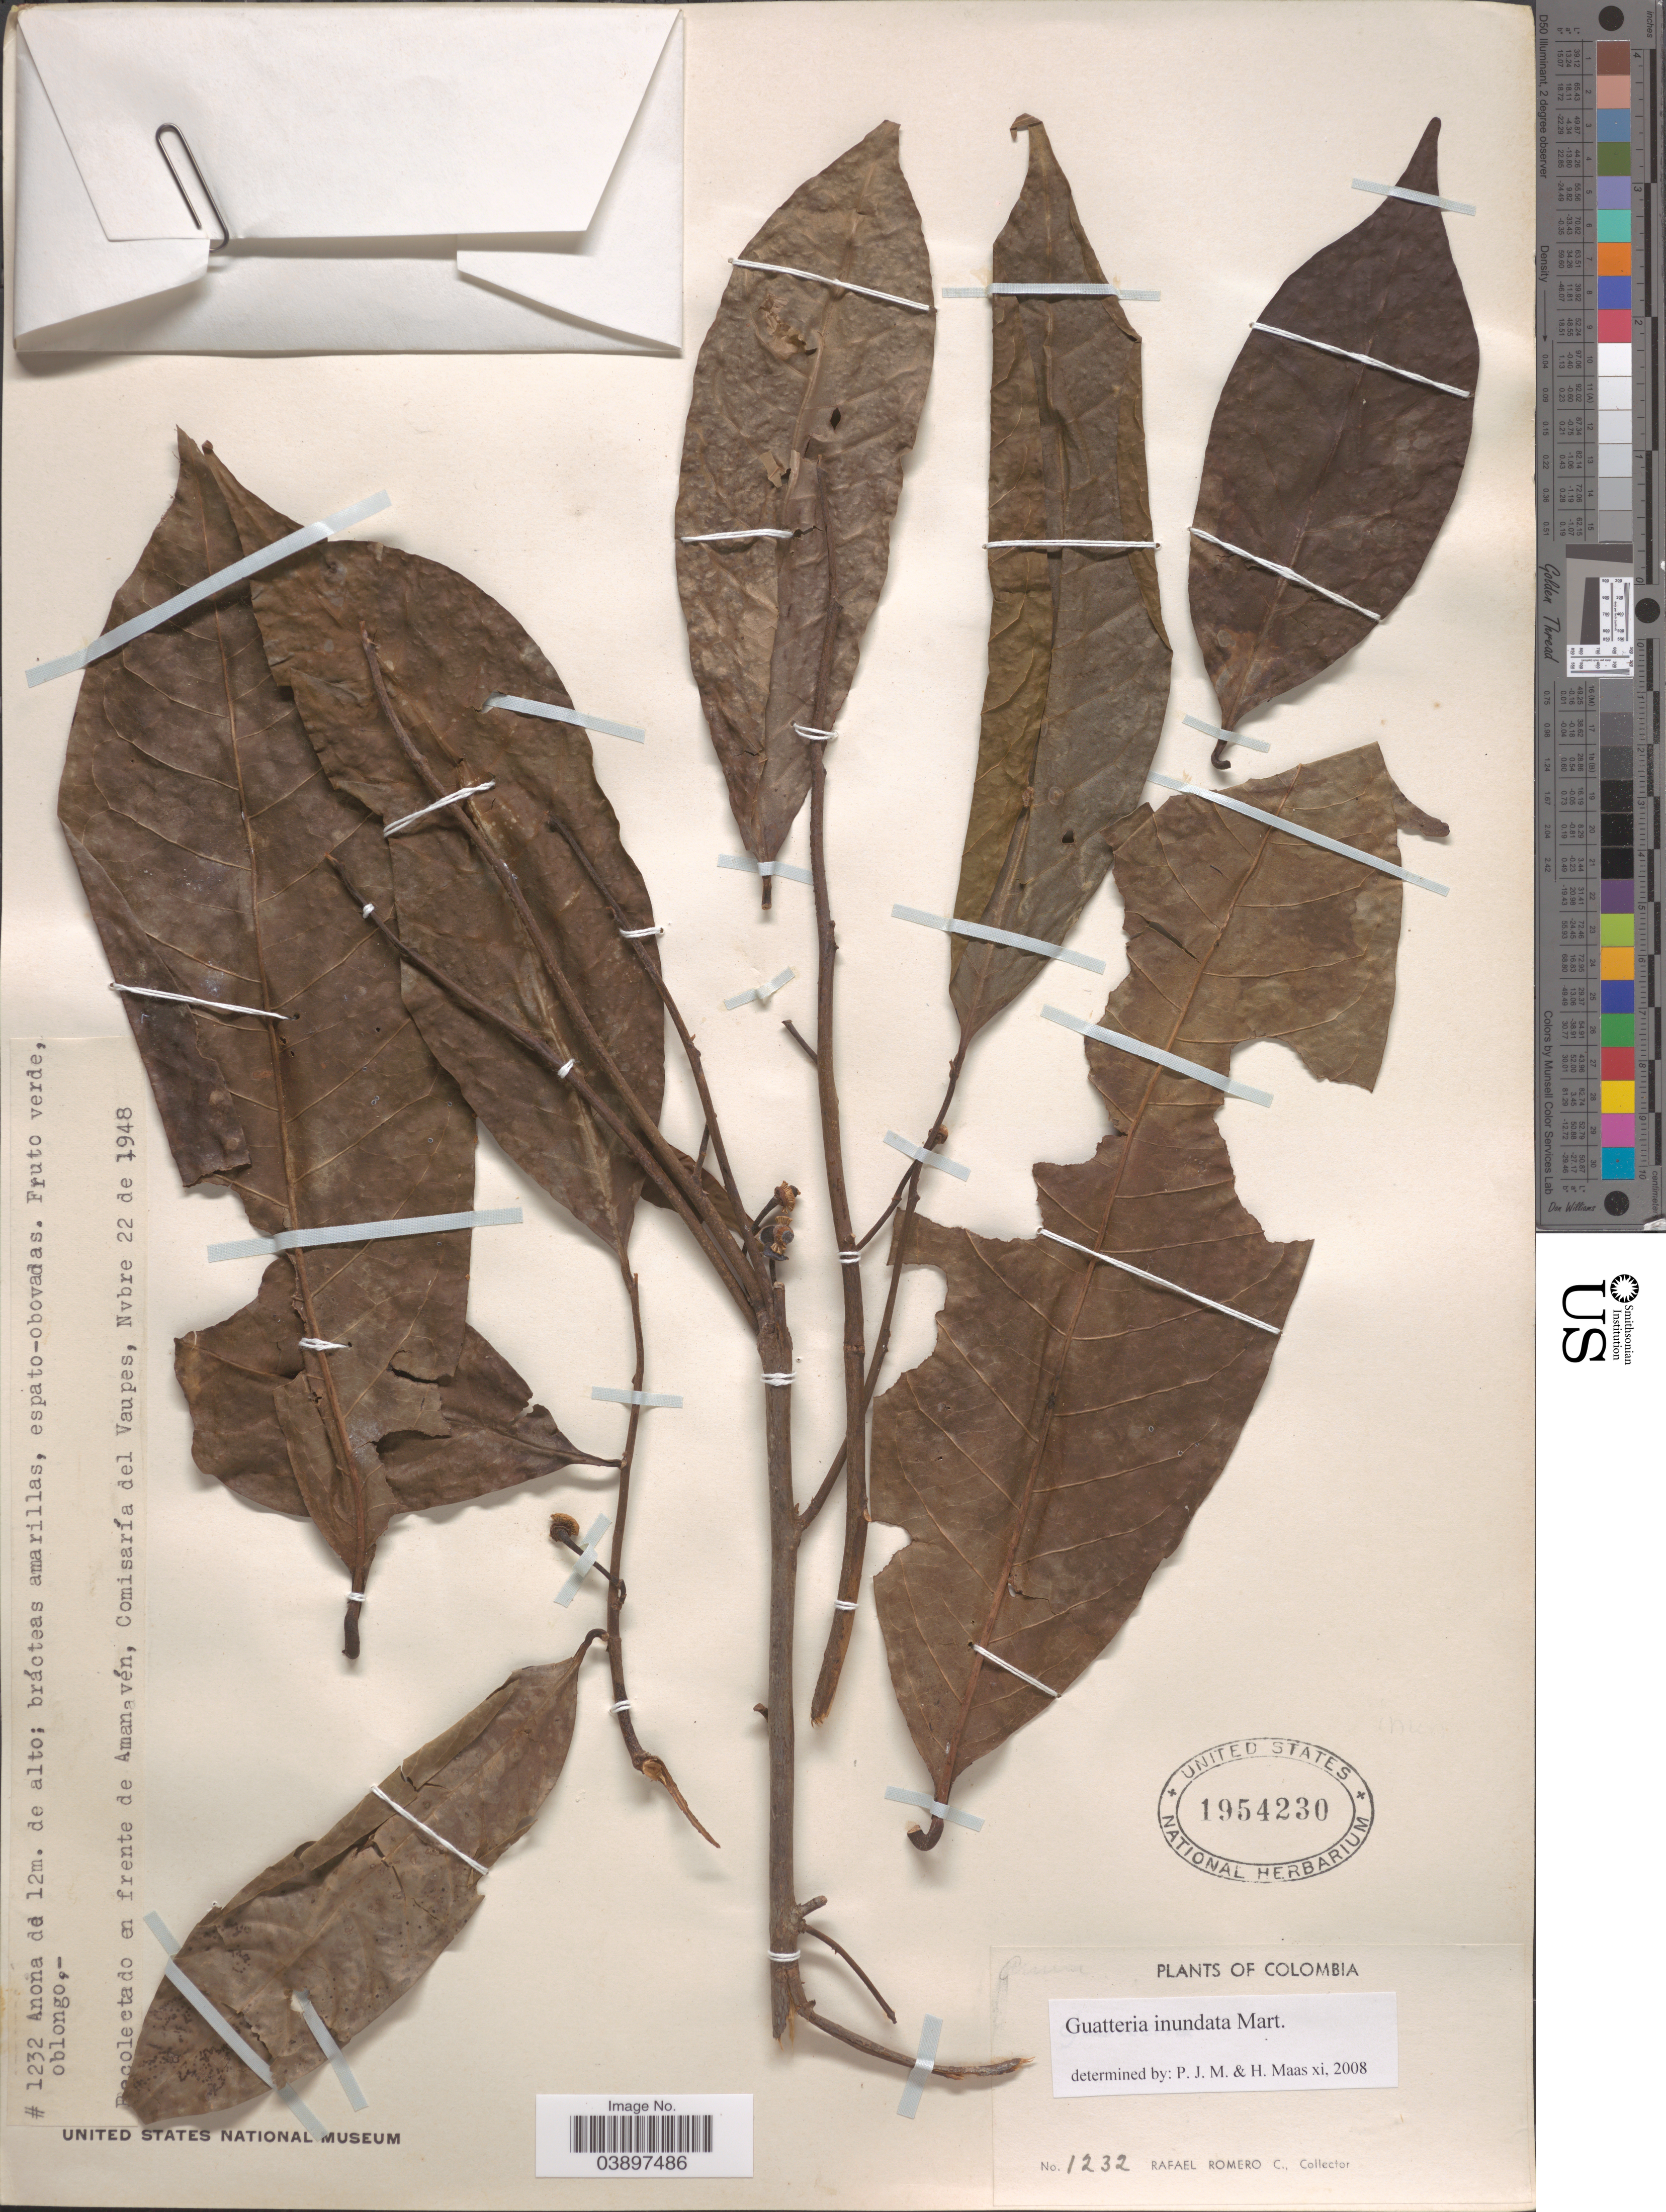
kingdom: Plantae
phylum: Tracheophyta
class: Magnoliopsida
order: Magnoliales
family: Annonaceae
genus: Guatteria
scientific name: Guatteria inundata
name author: Mart.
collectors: R. Romero Castañeda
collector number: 1232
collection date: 1948-11-22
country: Colombia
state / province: Vaupés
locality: En frente de Amanavén, Comisaría del Vaupes.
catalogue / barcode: US 1954230